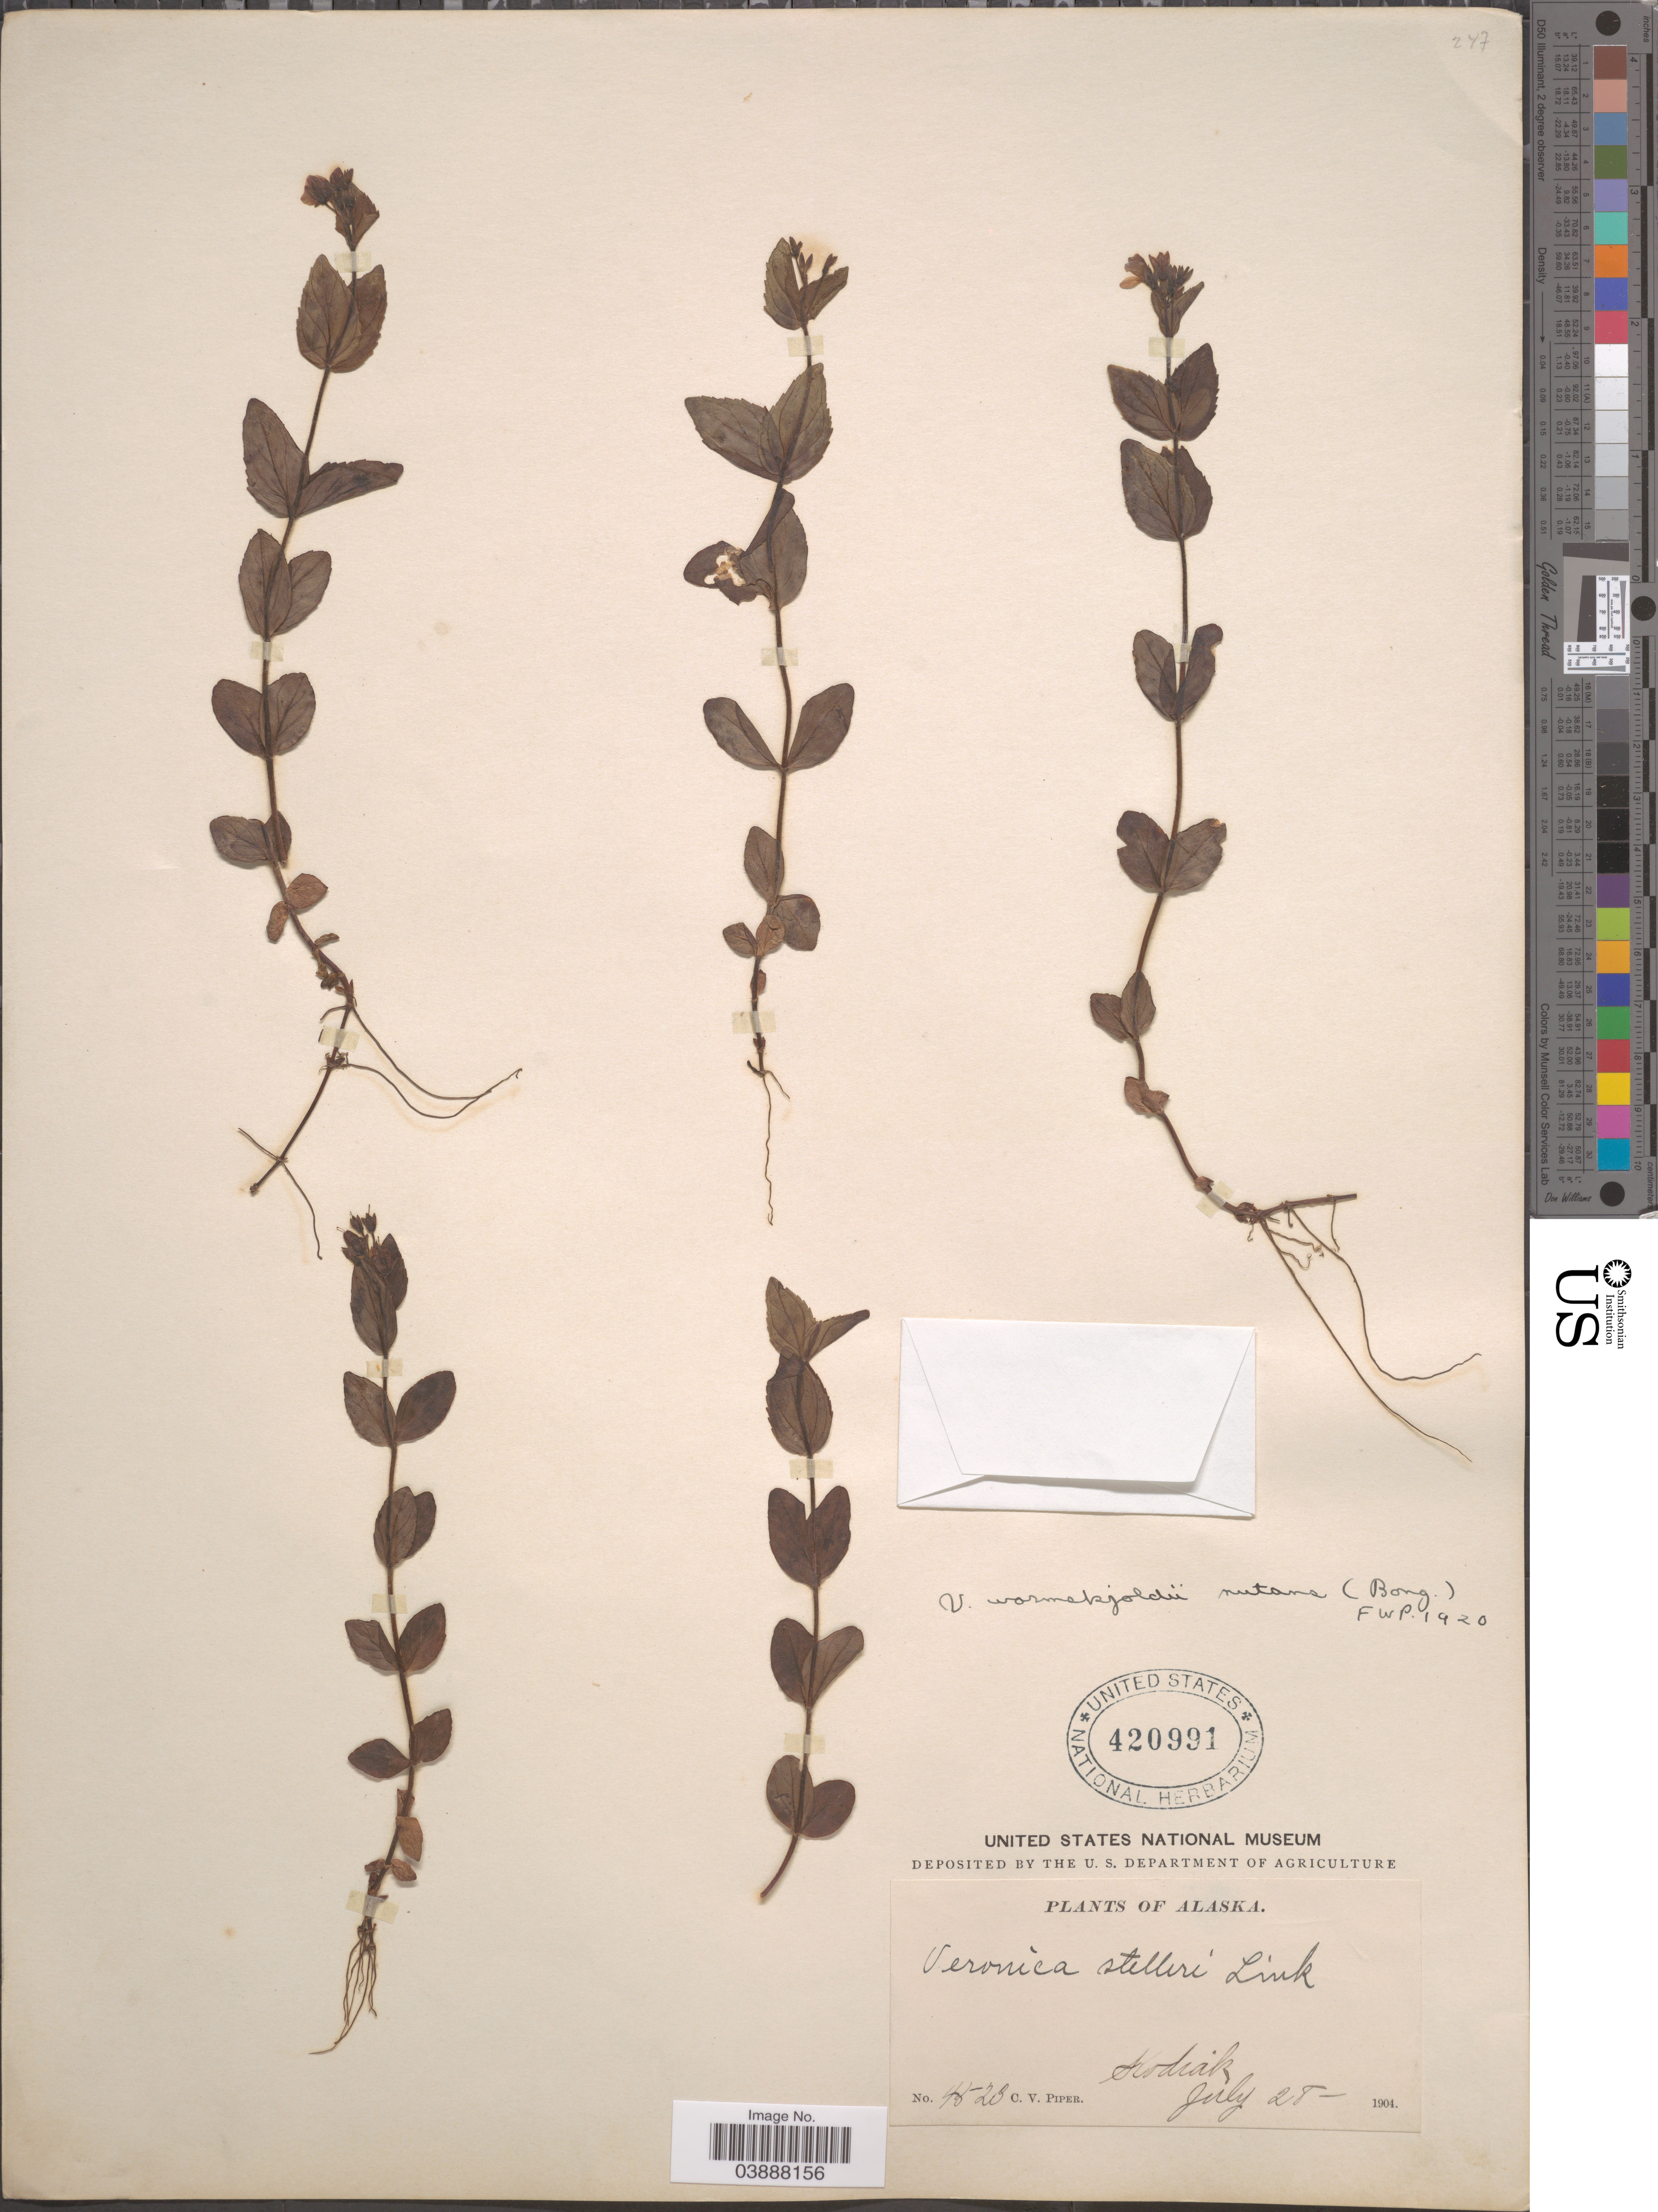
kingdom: Plantae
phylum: Tracheophyta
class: Magnoliopsida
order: Lamiales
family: Plantaginaceae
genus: Veronica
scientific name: Veronica wormskjoldii subsp. nutans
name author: (Bong.) Albach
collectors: C. V. Piper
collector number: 4523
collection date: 1904-07-28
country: United States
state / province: Alaska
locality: Kodiak.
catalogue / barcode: US 420991